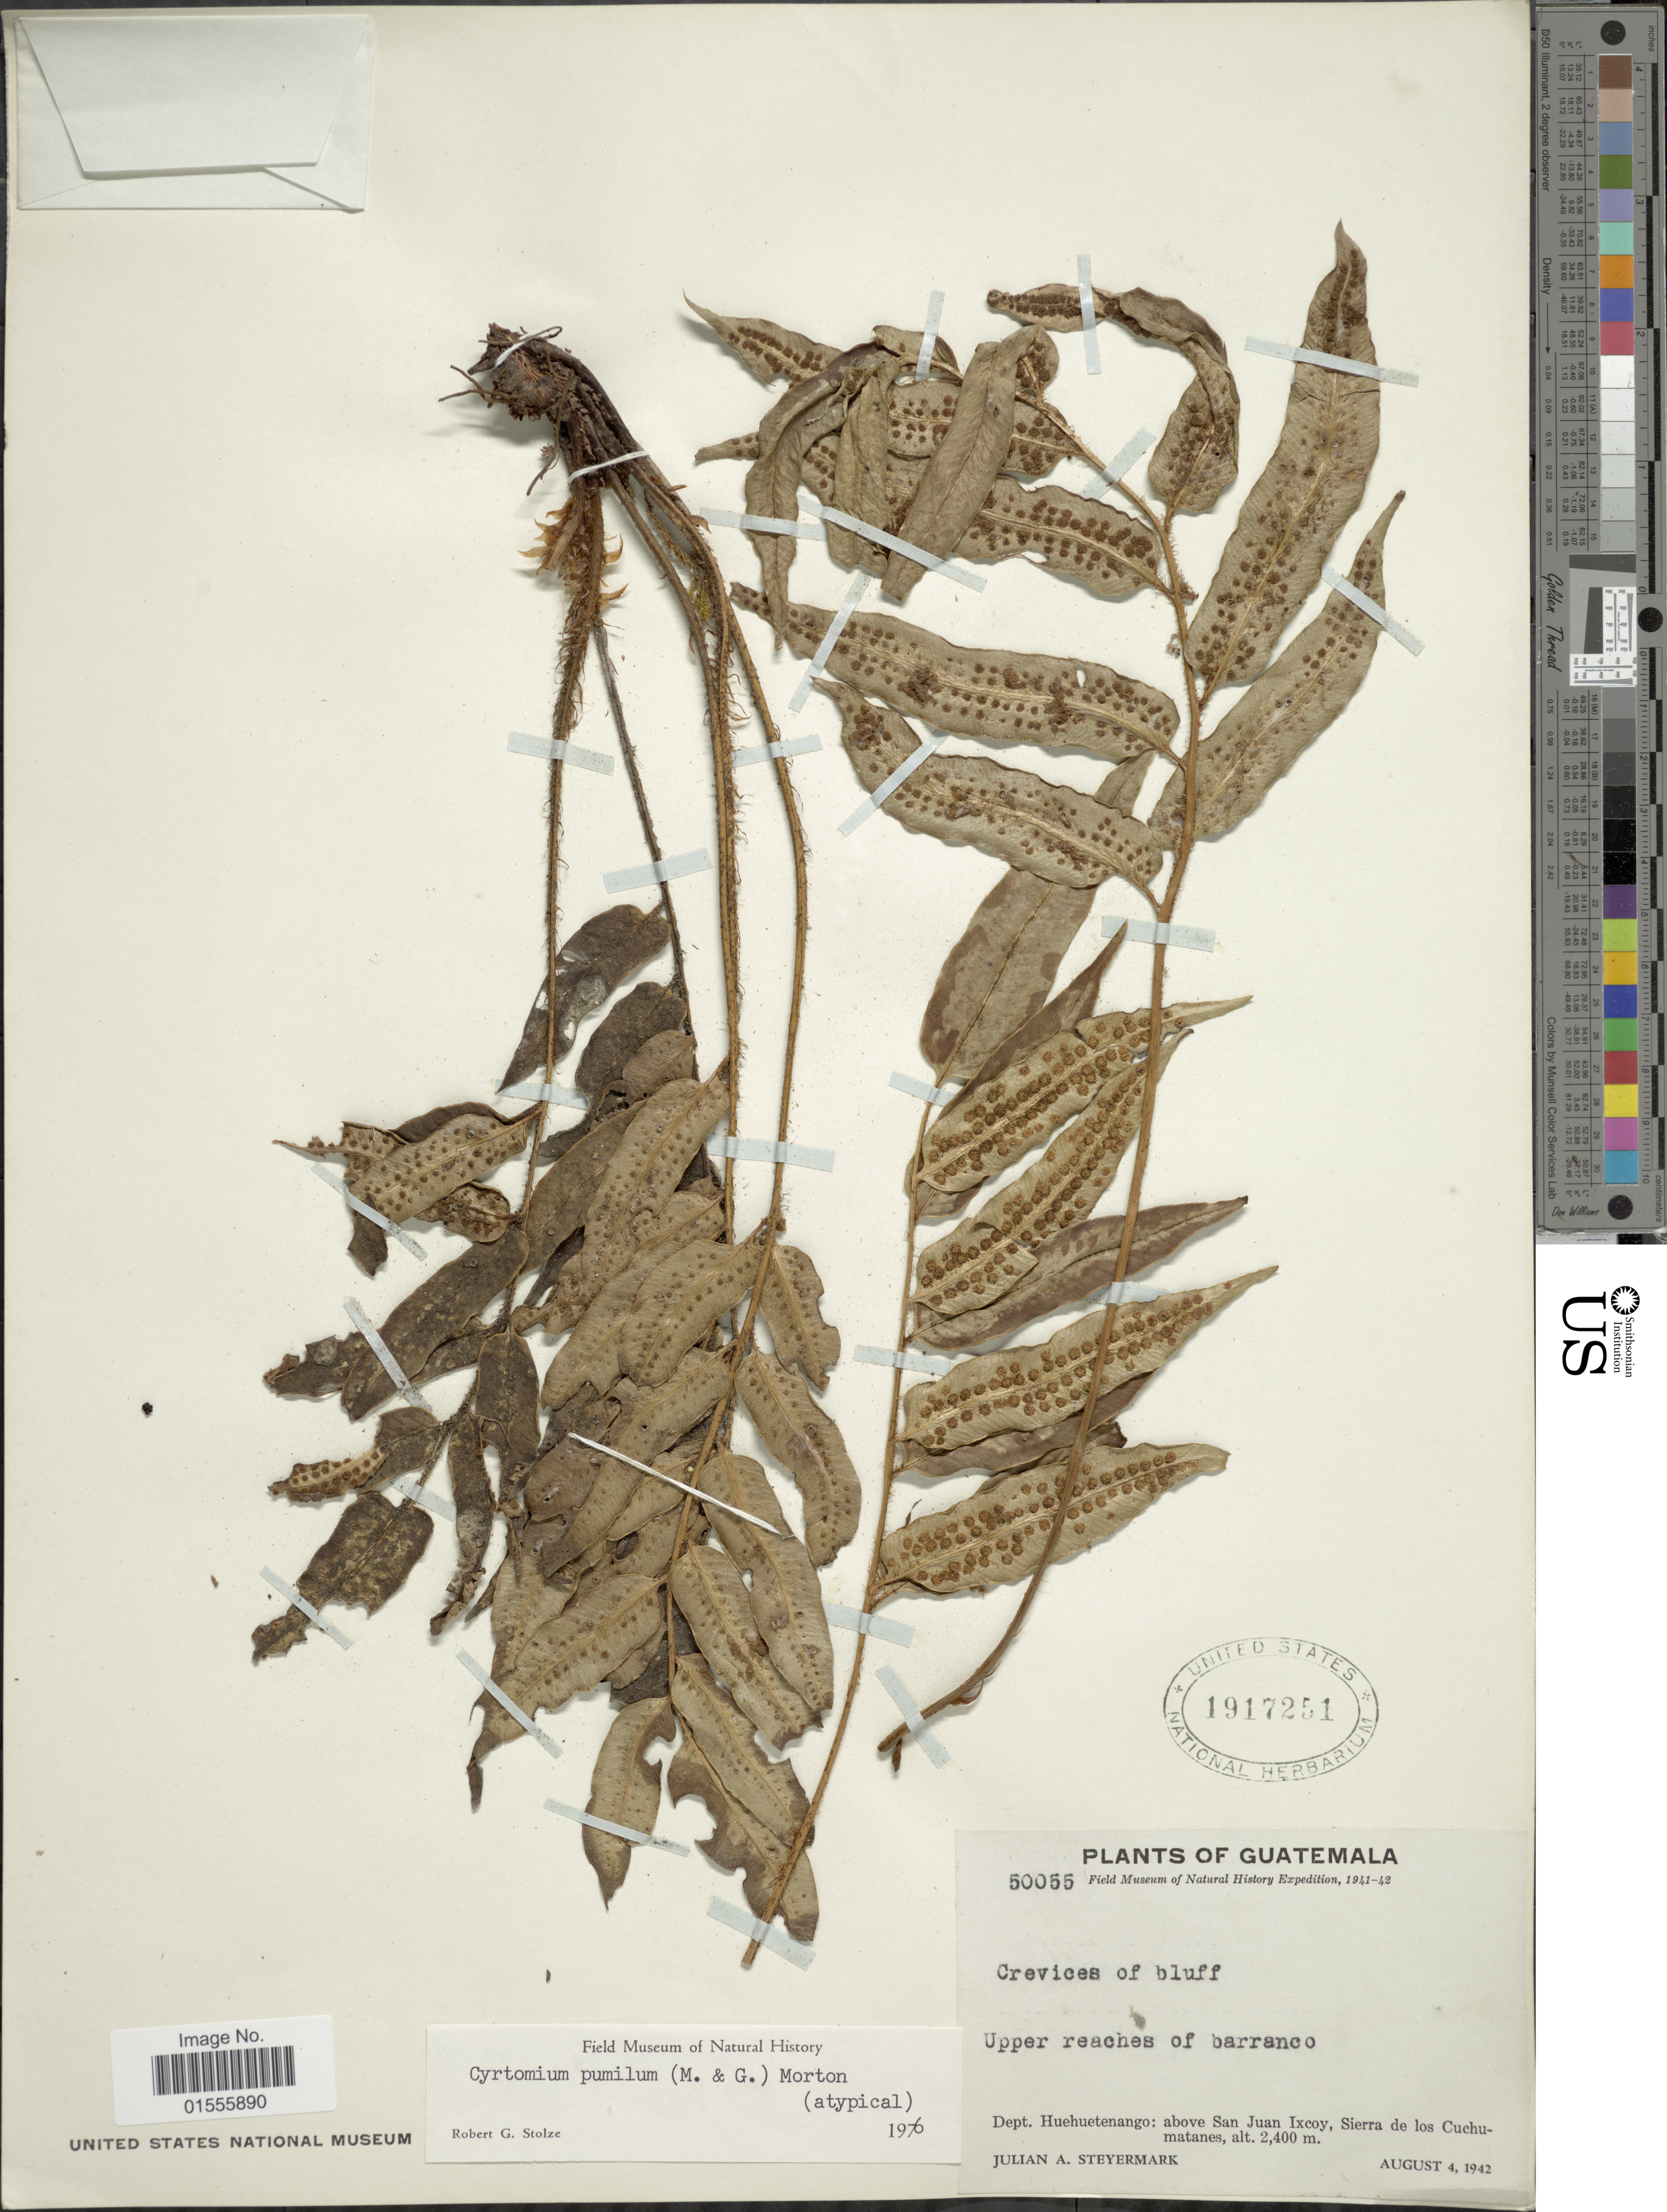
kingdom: Plantae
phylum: Tracheophyta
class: Polypodiopsida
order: Polypodiales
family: Dryopteridaceae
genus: Phanerophlebia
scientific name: Phanerophlebia pumila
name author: (Mart. & Galeotti) Fée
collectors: J. Steyermark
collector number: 50055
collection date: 1942-08-04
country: Guatemala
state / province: Huehuetenango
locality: Upper eaches of barranco, Dept. Huehuetenago: above San Juan Ixcoy, Sierra de los Cuchumatanes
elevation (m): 2400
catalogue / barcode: US 1917251